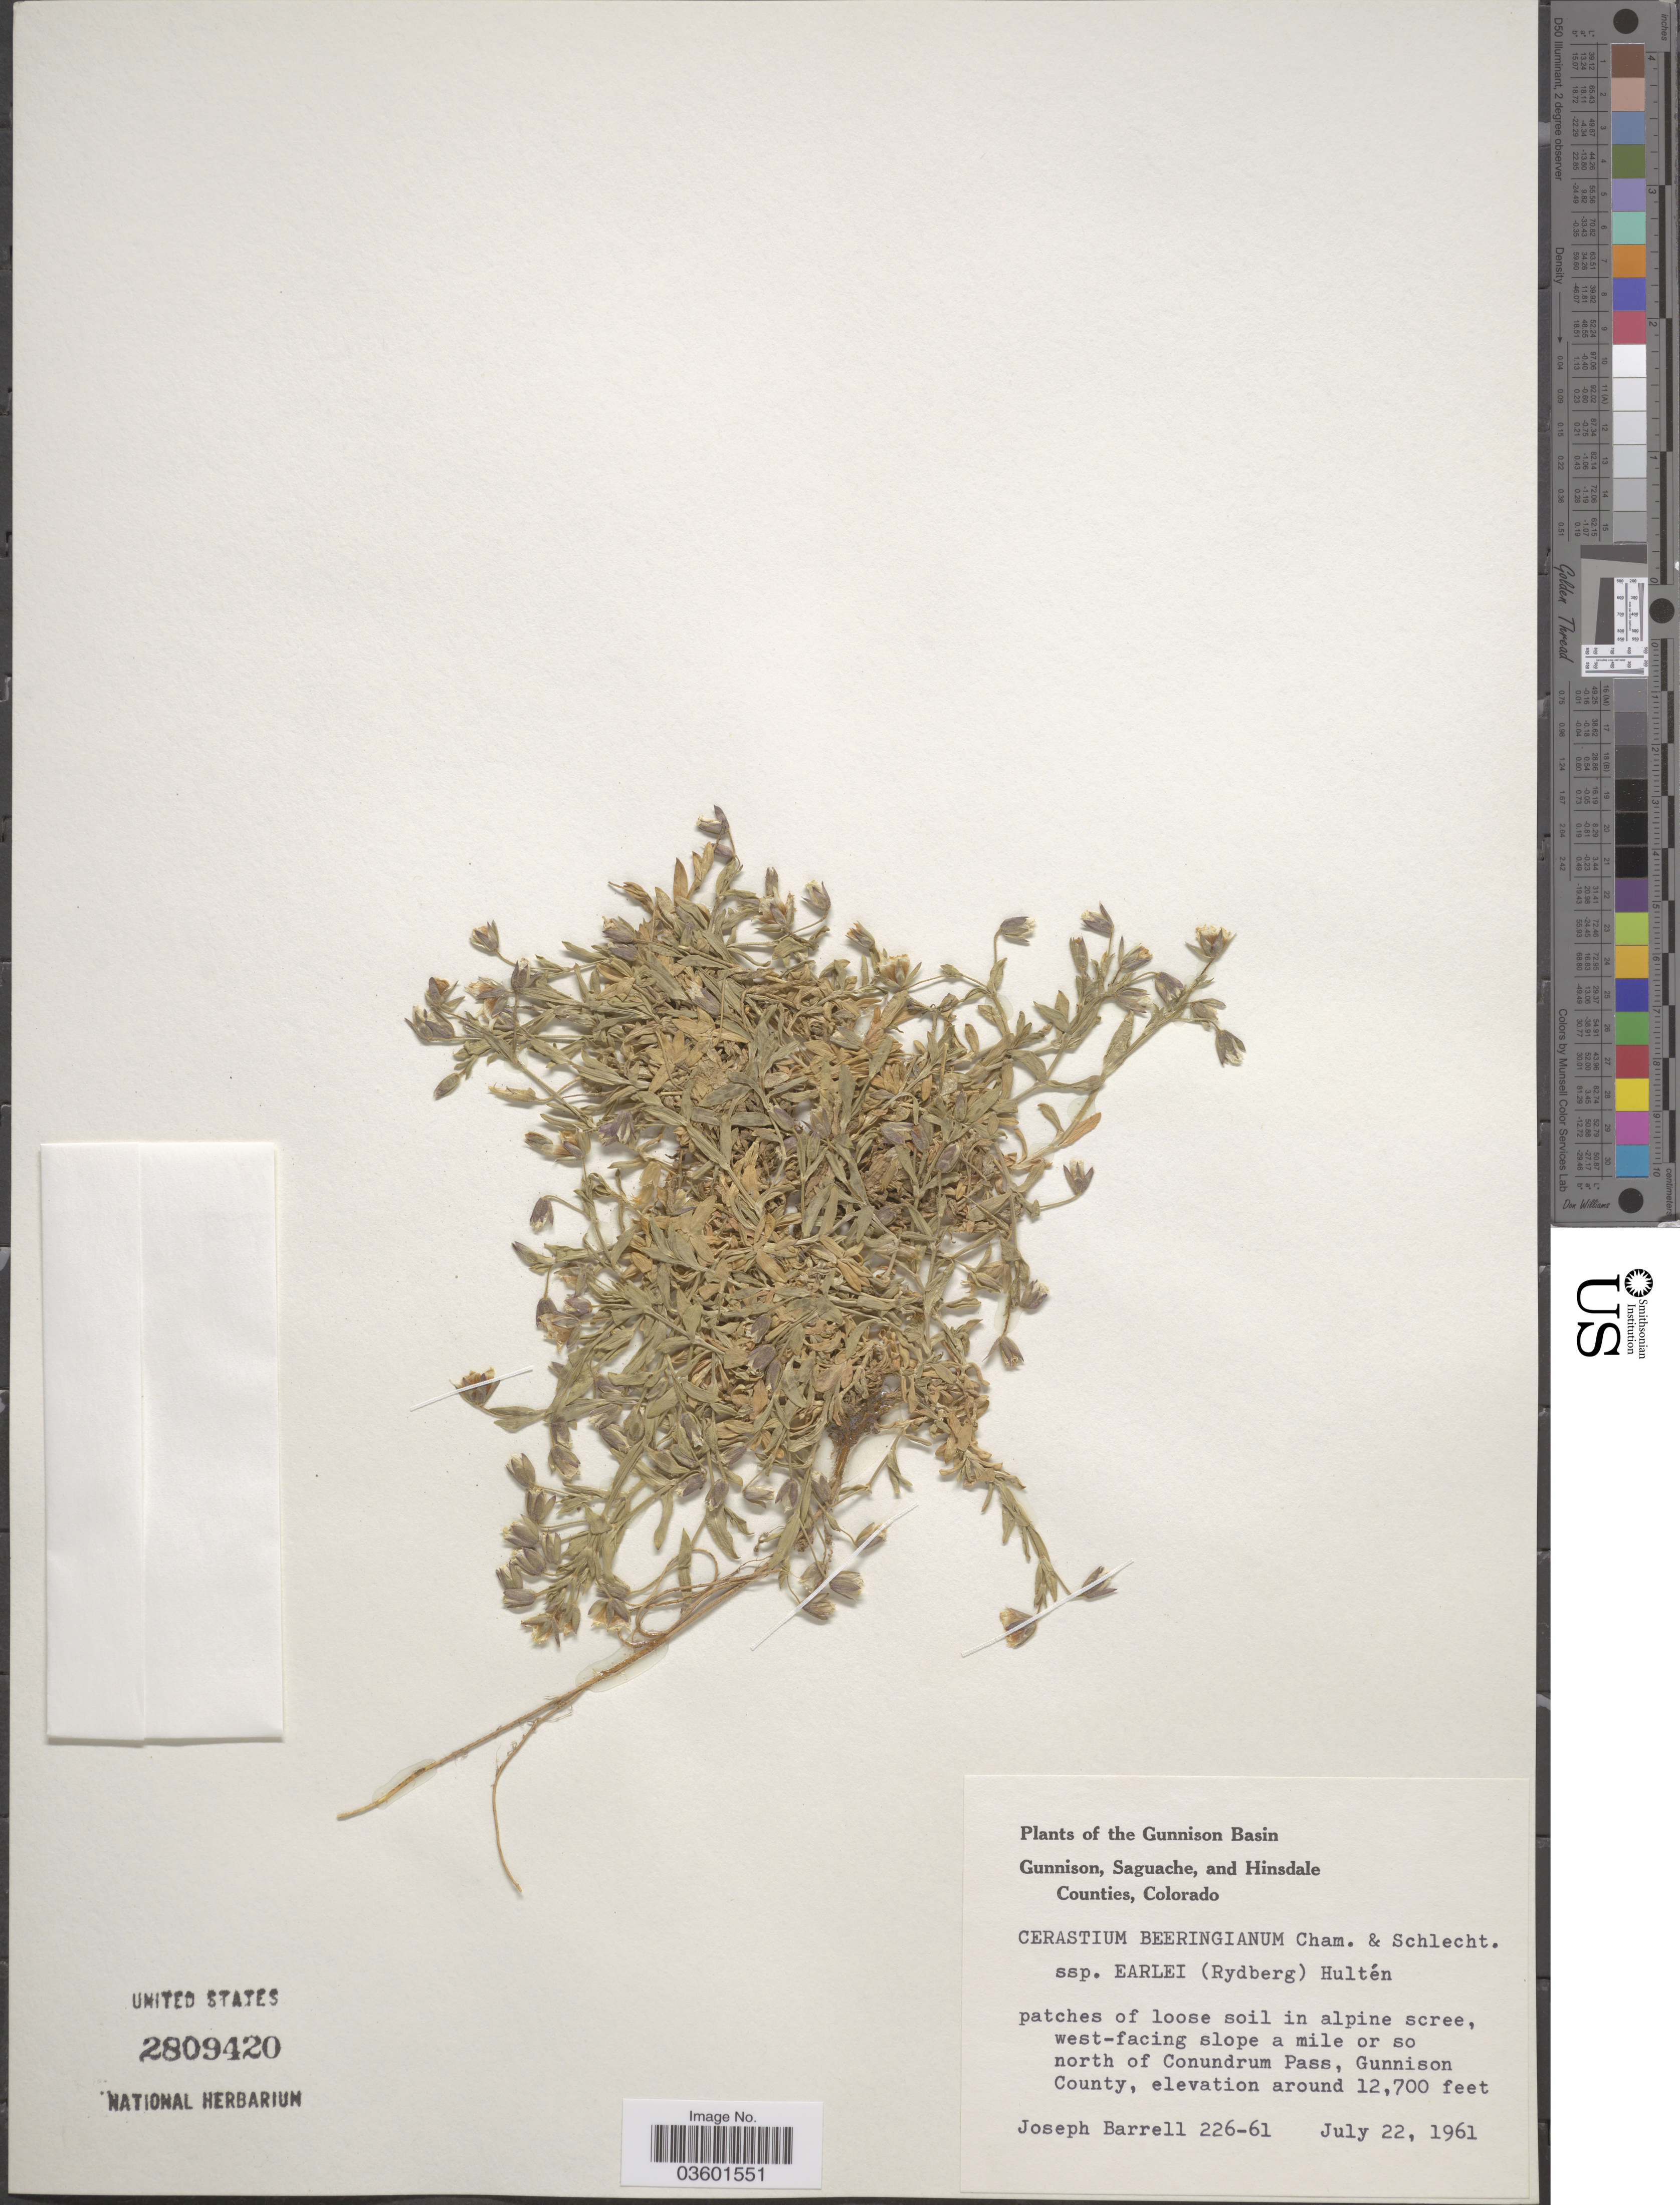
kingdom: Plantae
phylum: Tracheophyta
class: Magnoliopsida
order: Caryophyllales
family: Caryophyllaceae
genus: Cerastium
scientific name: Cerastium beeringianum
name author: Cham. & Schltdl.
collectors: J. Barrell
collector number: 226-61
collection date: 1961-07-22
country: United States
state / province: Colorado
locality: The Gunnison Basin. West-facing slope a mile or so north of Conundrum Pass, Gunnison County.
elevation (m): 3871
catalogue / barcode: US 2809420